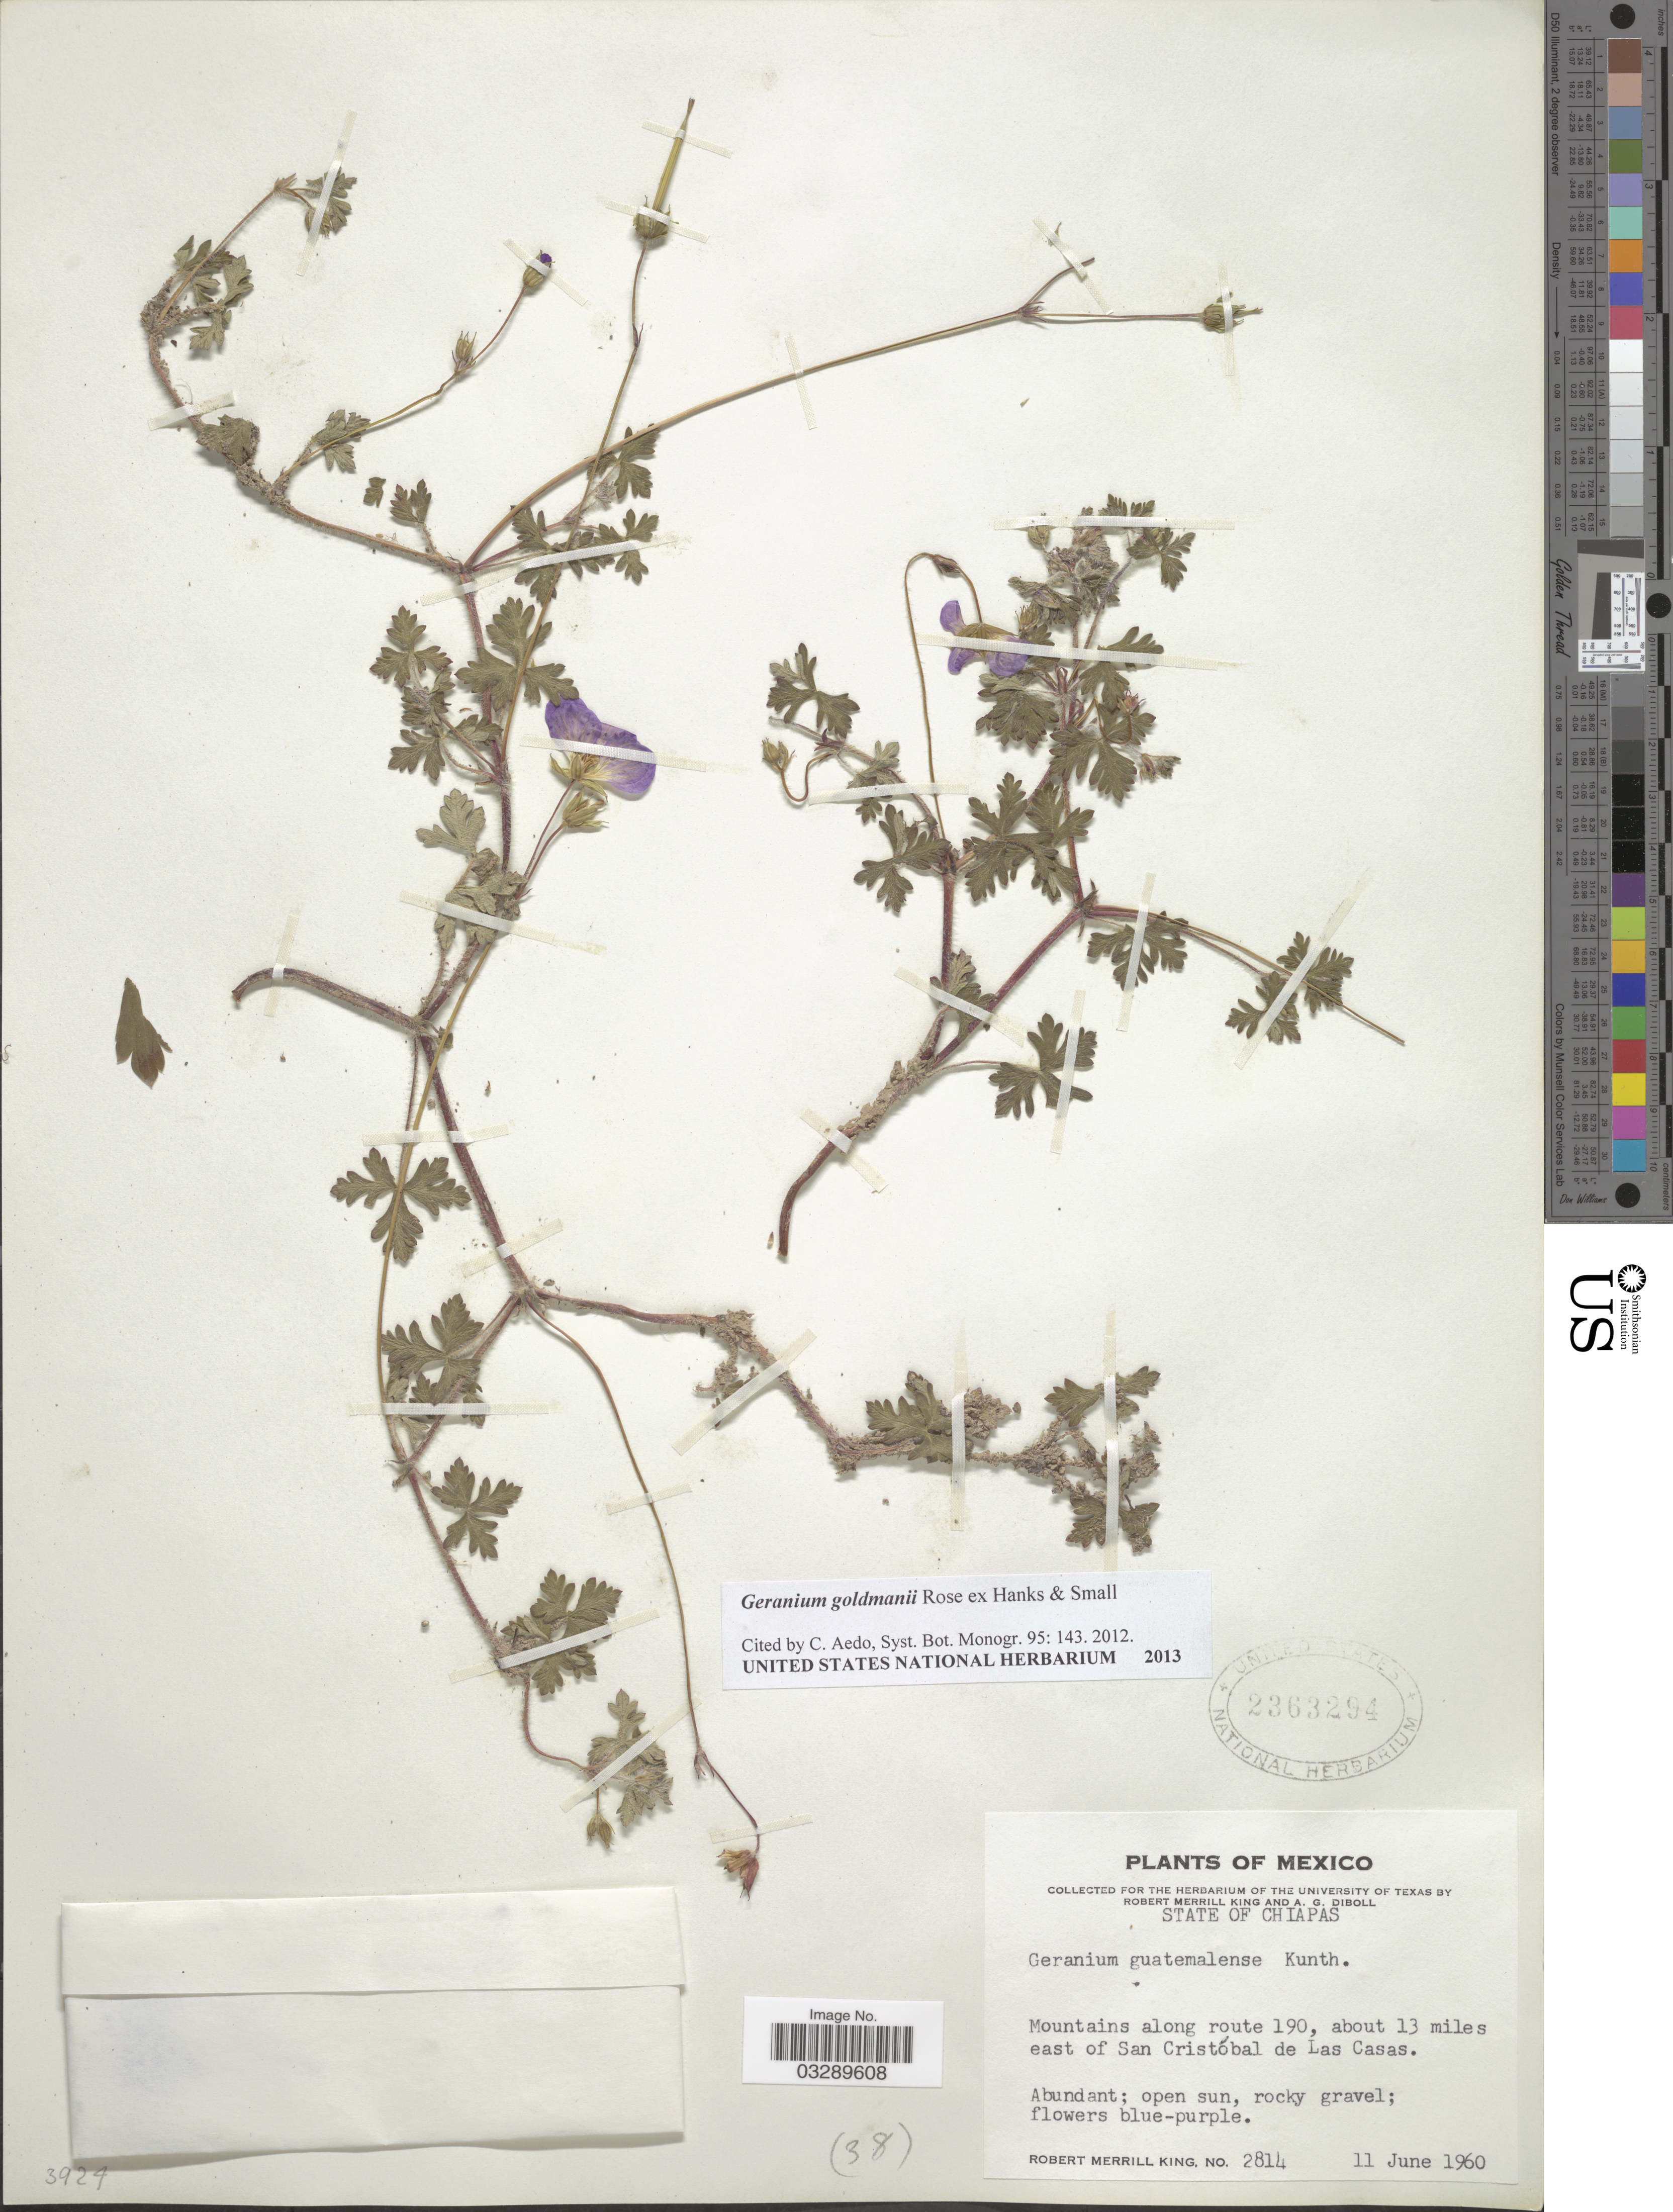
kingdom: Plantae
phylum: Tracheophyta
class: Magnoliopsida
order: Geraniales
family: Geraniaceae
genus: Geranium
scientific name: Geranium goldmannii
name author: Rose in Hanks & Small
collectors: R. M. King & A. Diboll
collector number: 2814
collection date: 1960-06-11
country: Mexico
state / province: Chiapas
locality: Mountains along route 190, about 13 miles east of San Cristóbal de Las Casas.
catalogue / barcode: US 2363294